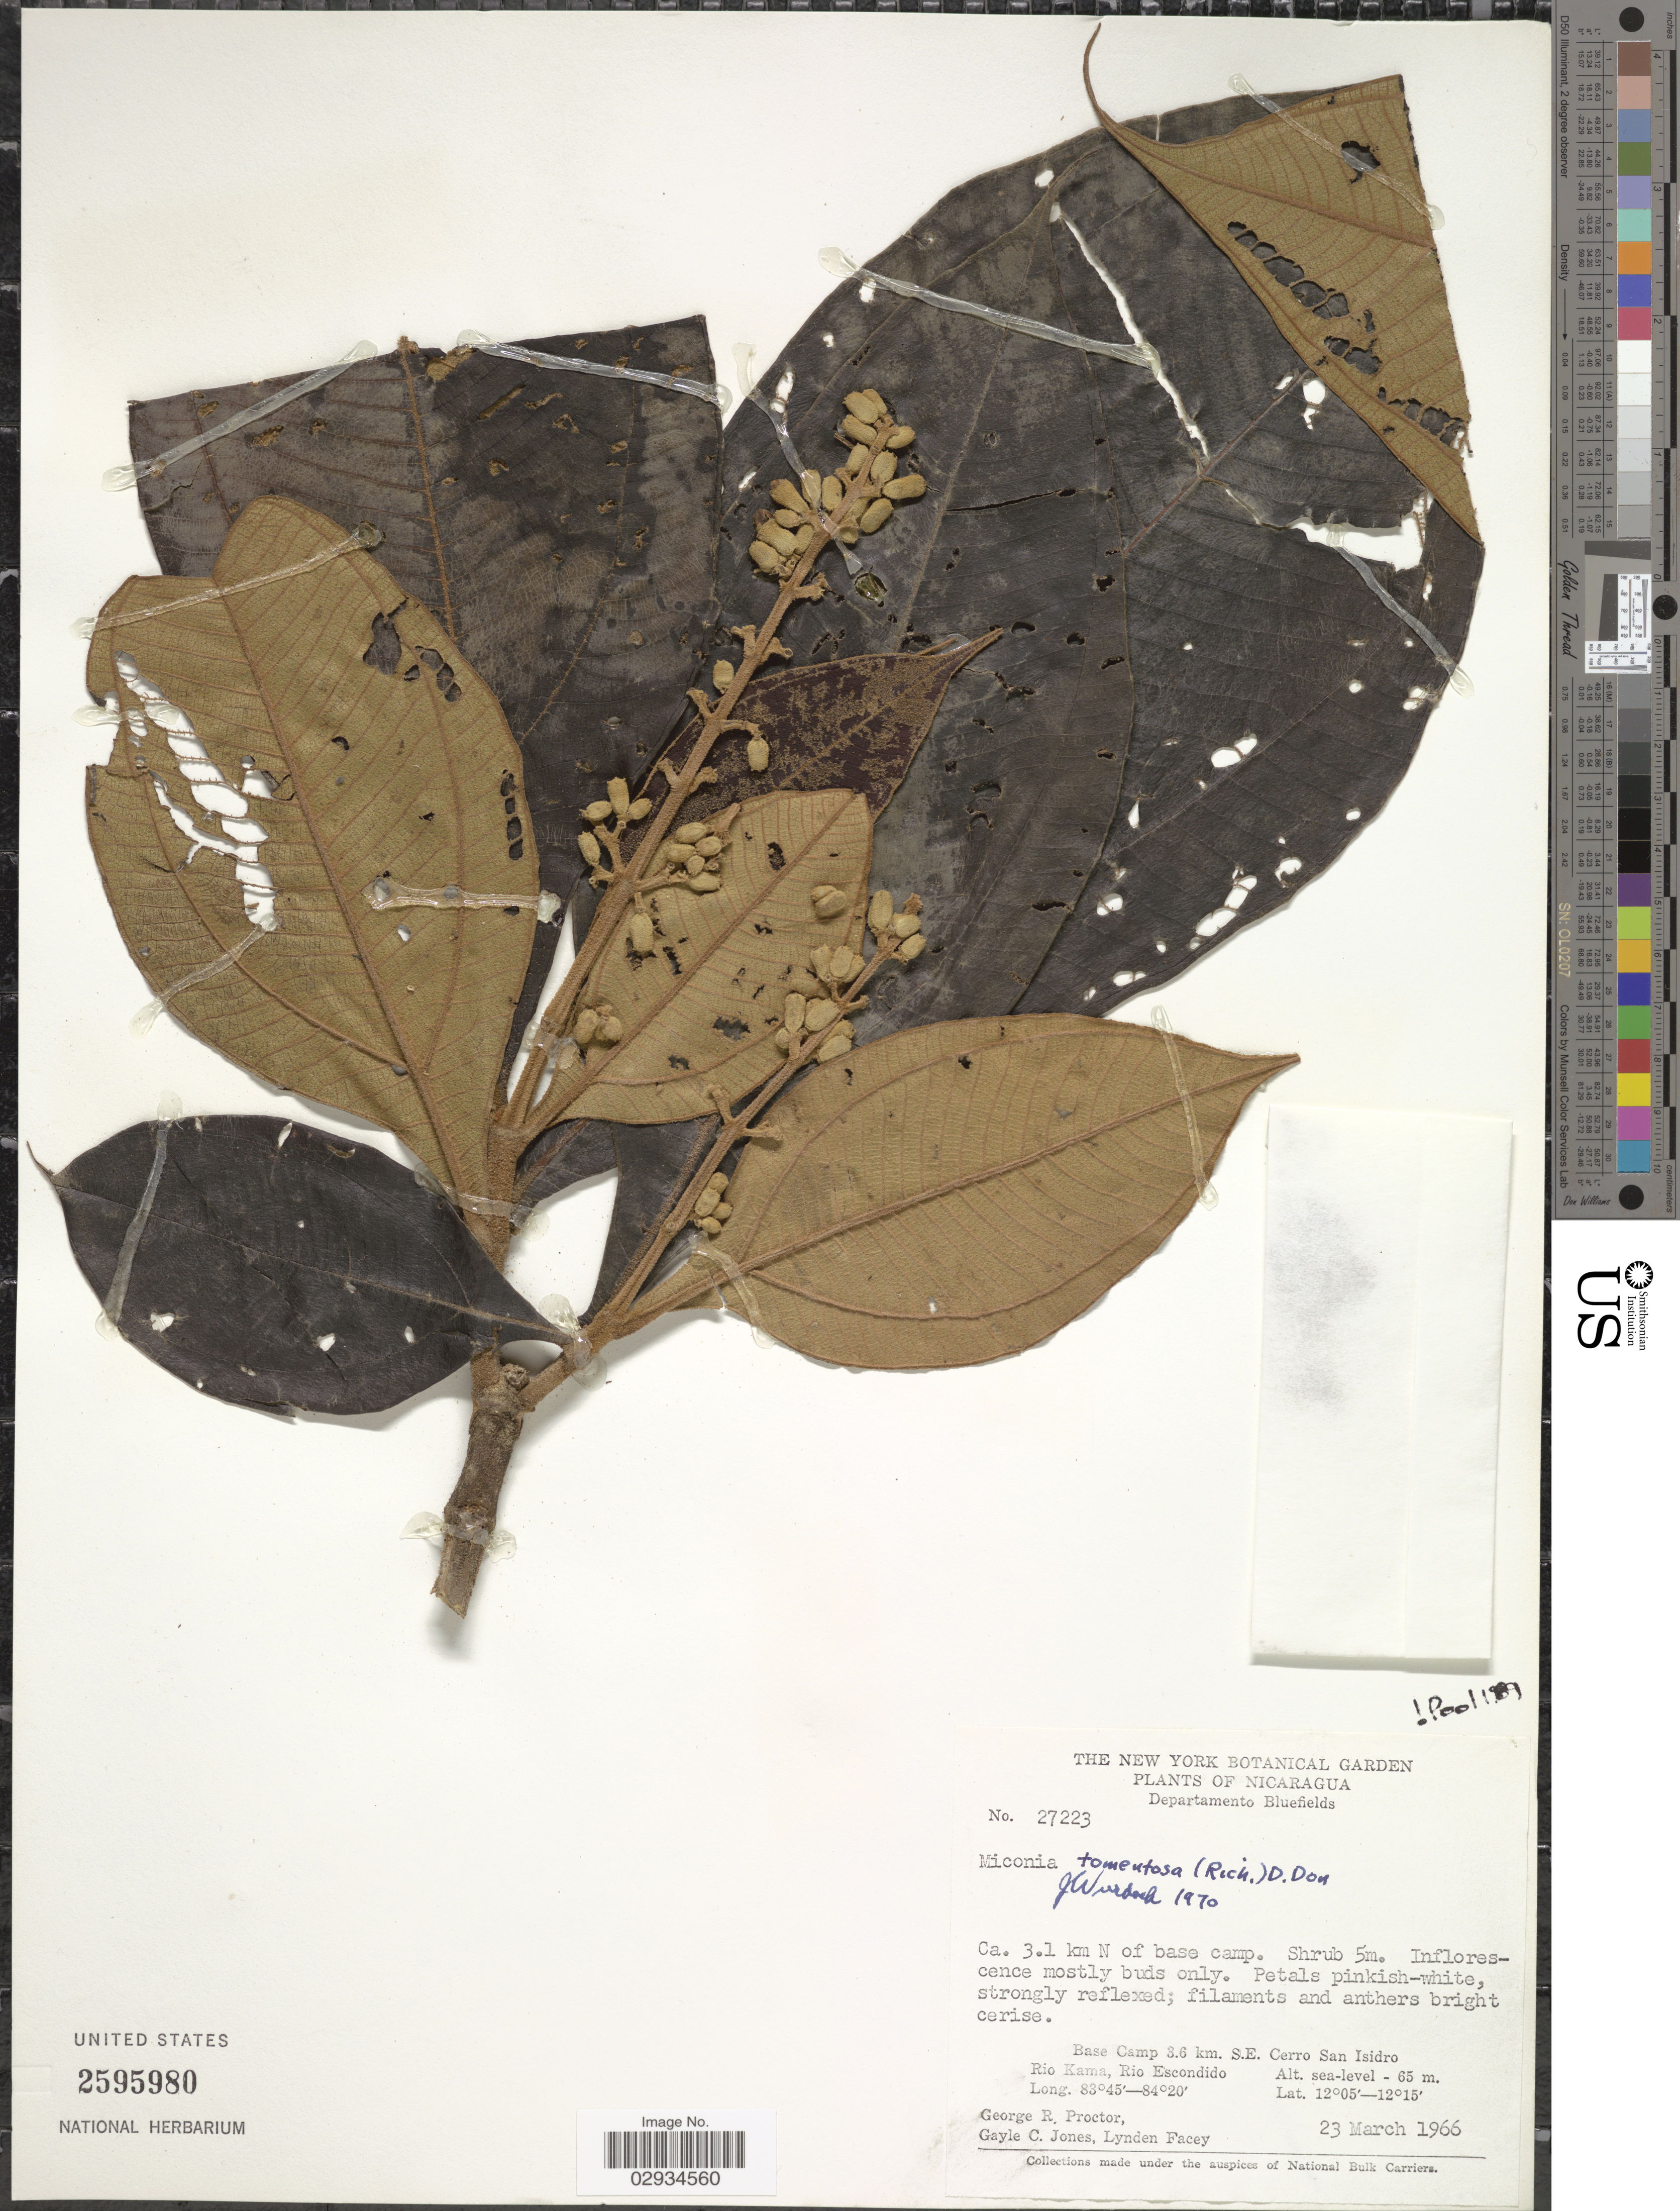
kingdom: Plantae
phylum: Tracheophyta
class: Magnoliopsida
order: Myrtales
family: Melastomataceae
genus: Miconia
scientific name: Miconia tomentosa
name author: (Rich.) D. Don ex DC.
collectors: G. Proctor, G. C. Jones & L. Facey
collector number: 27223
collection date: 1966-03-23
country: Nicaragua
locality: Departamento Bluefields. Ca. 3.1 km N of base camp. Base Camp 3.6 km. S.E. Cerro San Isidro. Rio Kama, Rio Escondido.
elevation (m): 0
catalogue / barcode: US 2595980